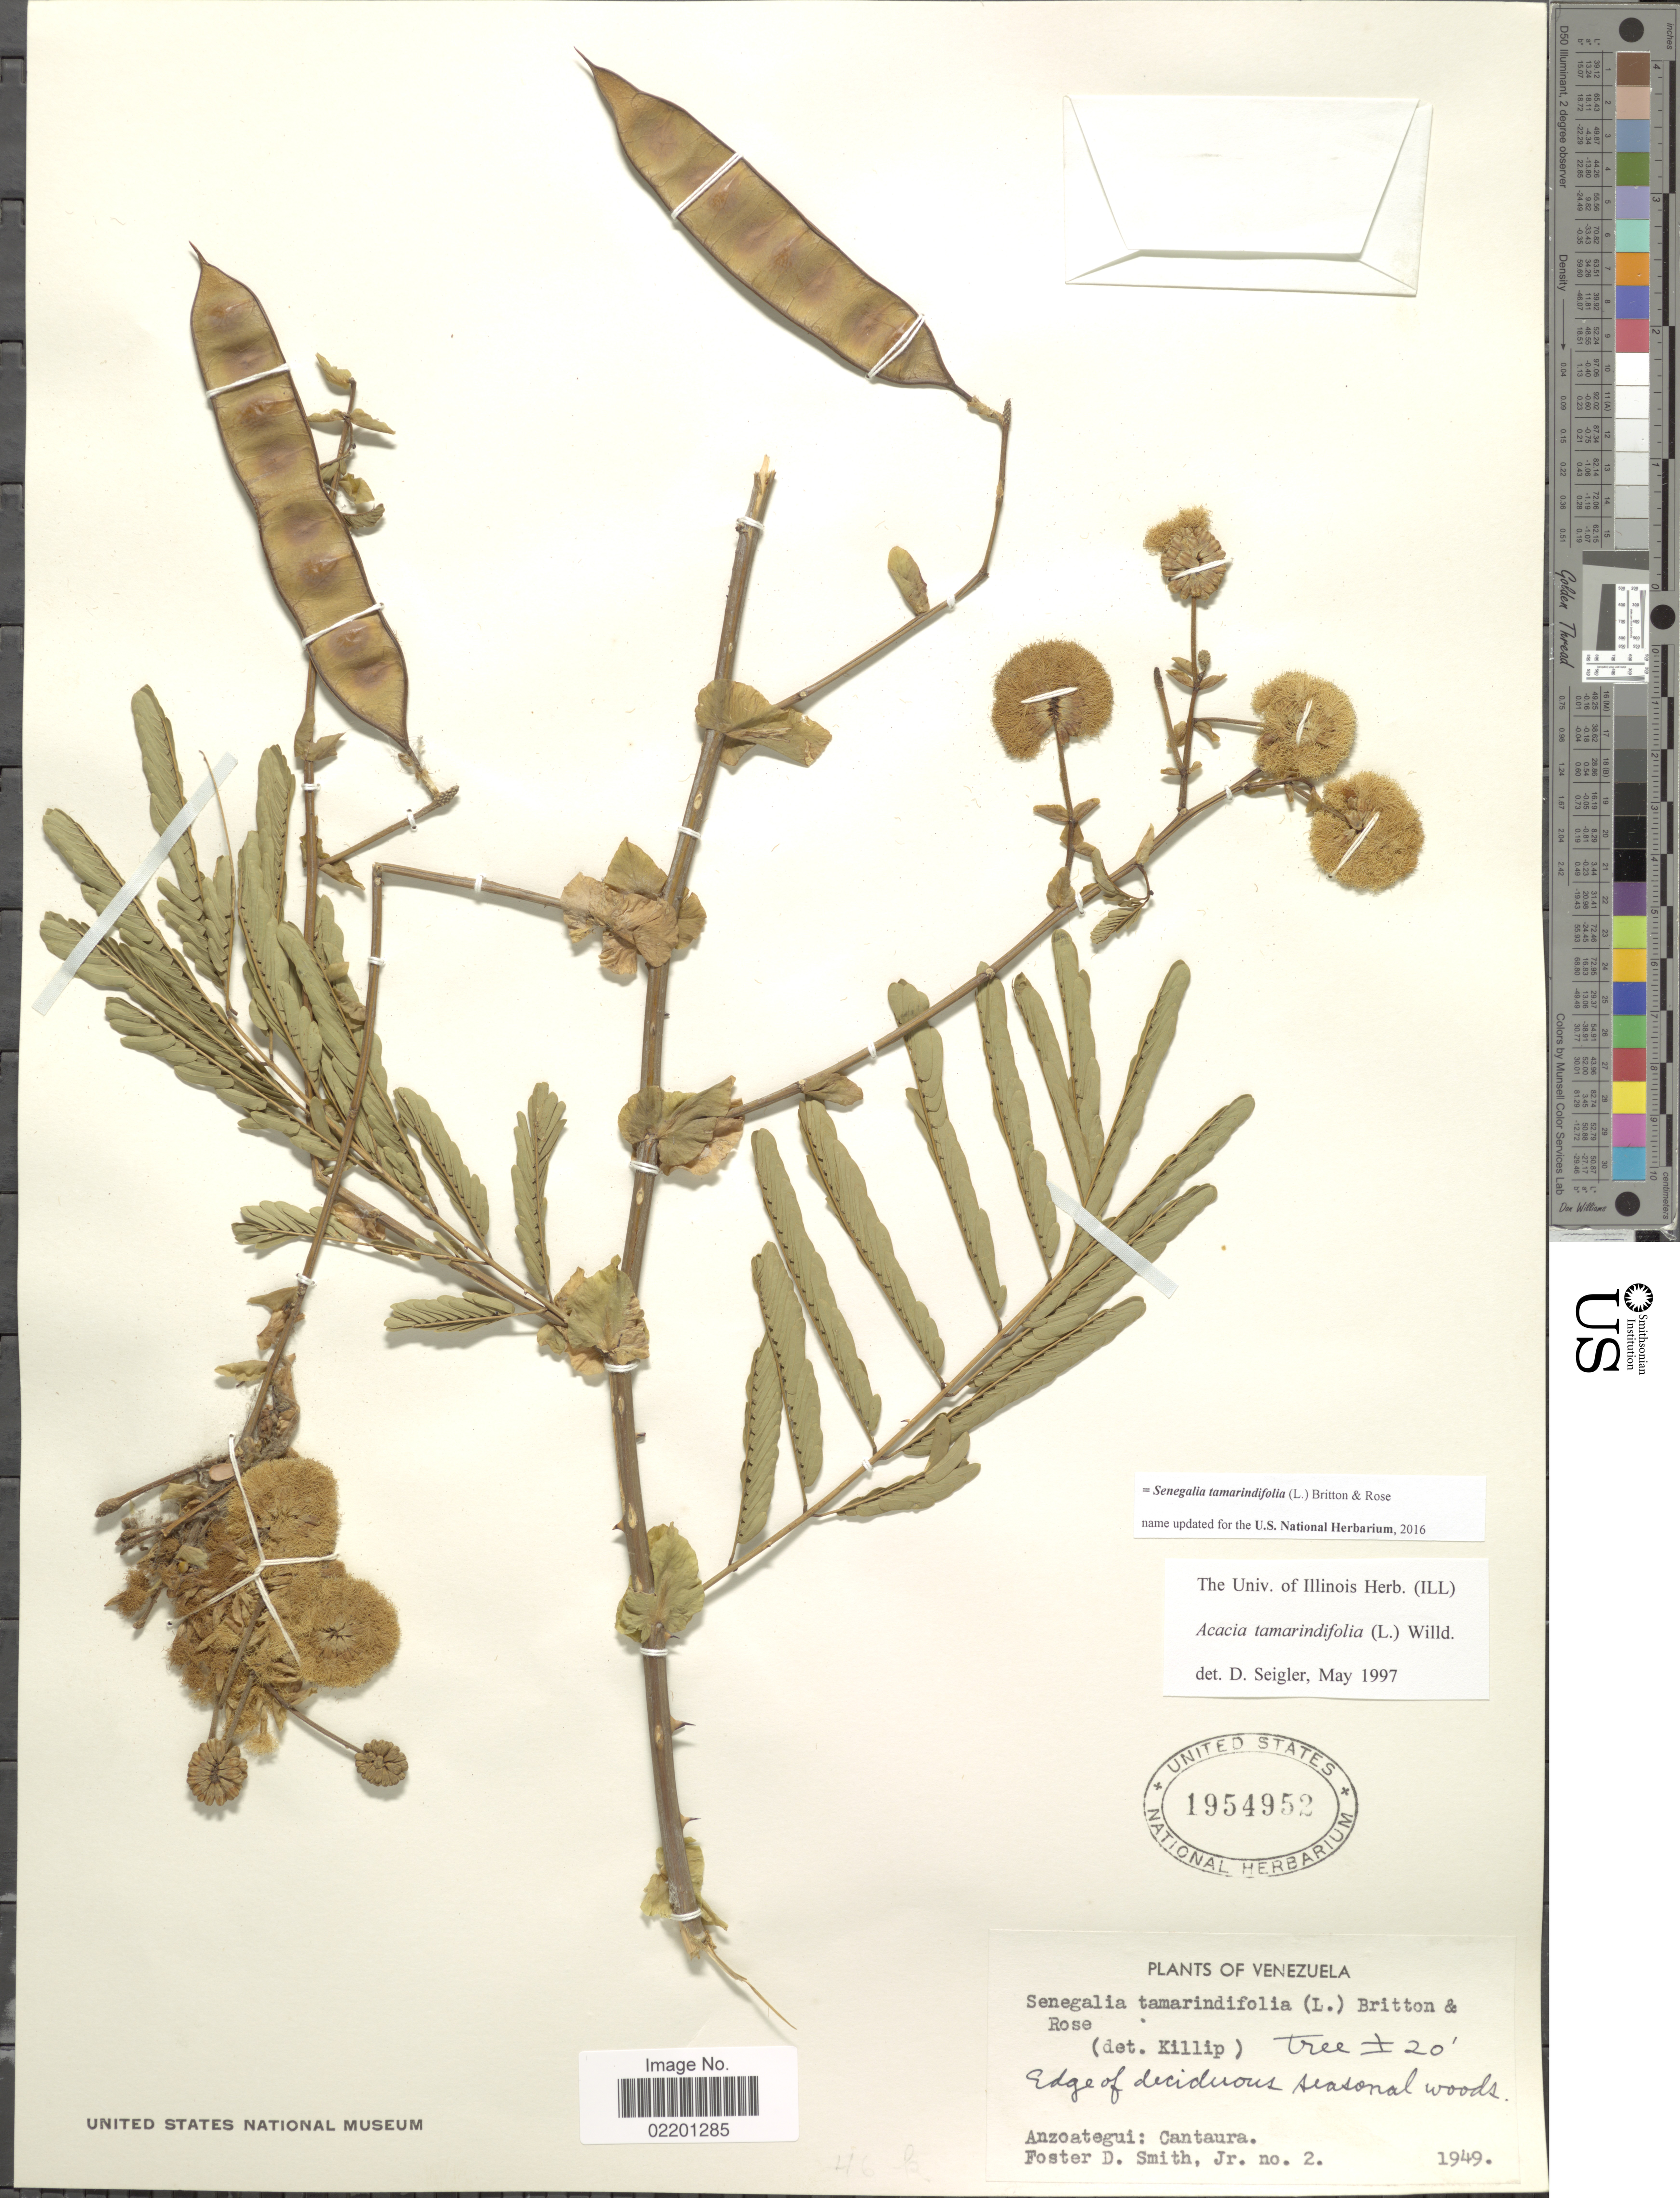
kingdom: Plantae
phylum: Tracheophyta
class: Magnoliopsida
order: Fabales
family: Fabaceae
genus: Senegalia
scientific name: Senegalia tamarindifolia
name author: (L.) Britton & Rose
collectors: F. Smith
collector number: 2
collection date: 1949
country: Venezuela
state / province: Anzoategui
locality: Anzoategui: Cantaura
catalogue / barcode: US 1954952